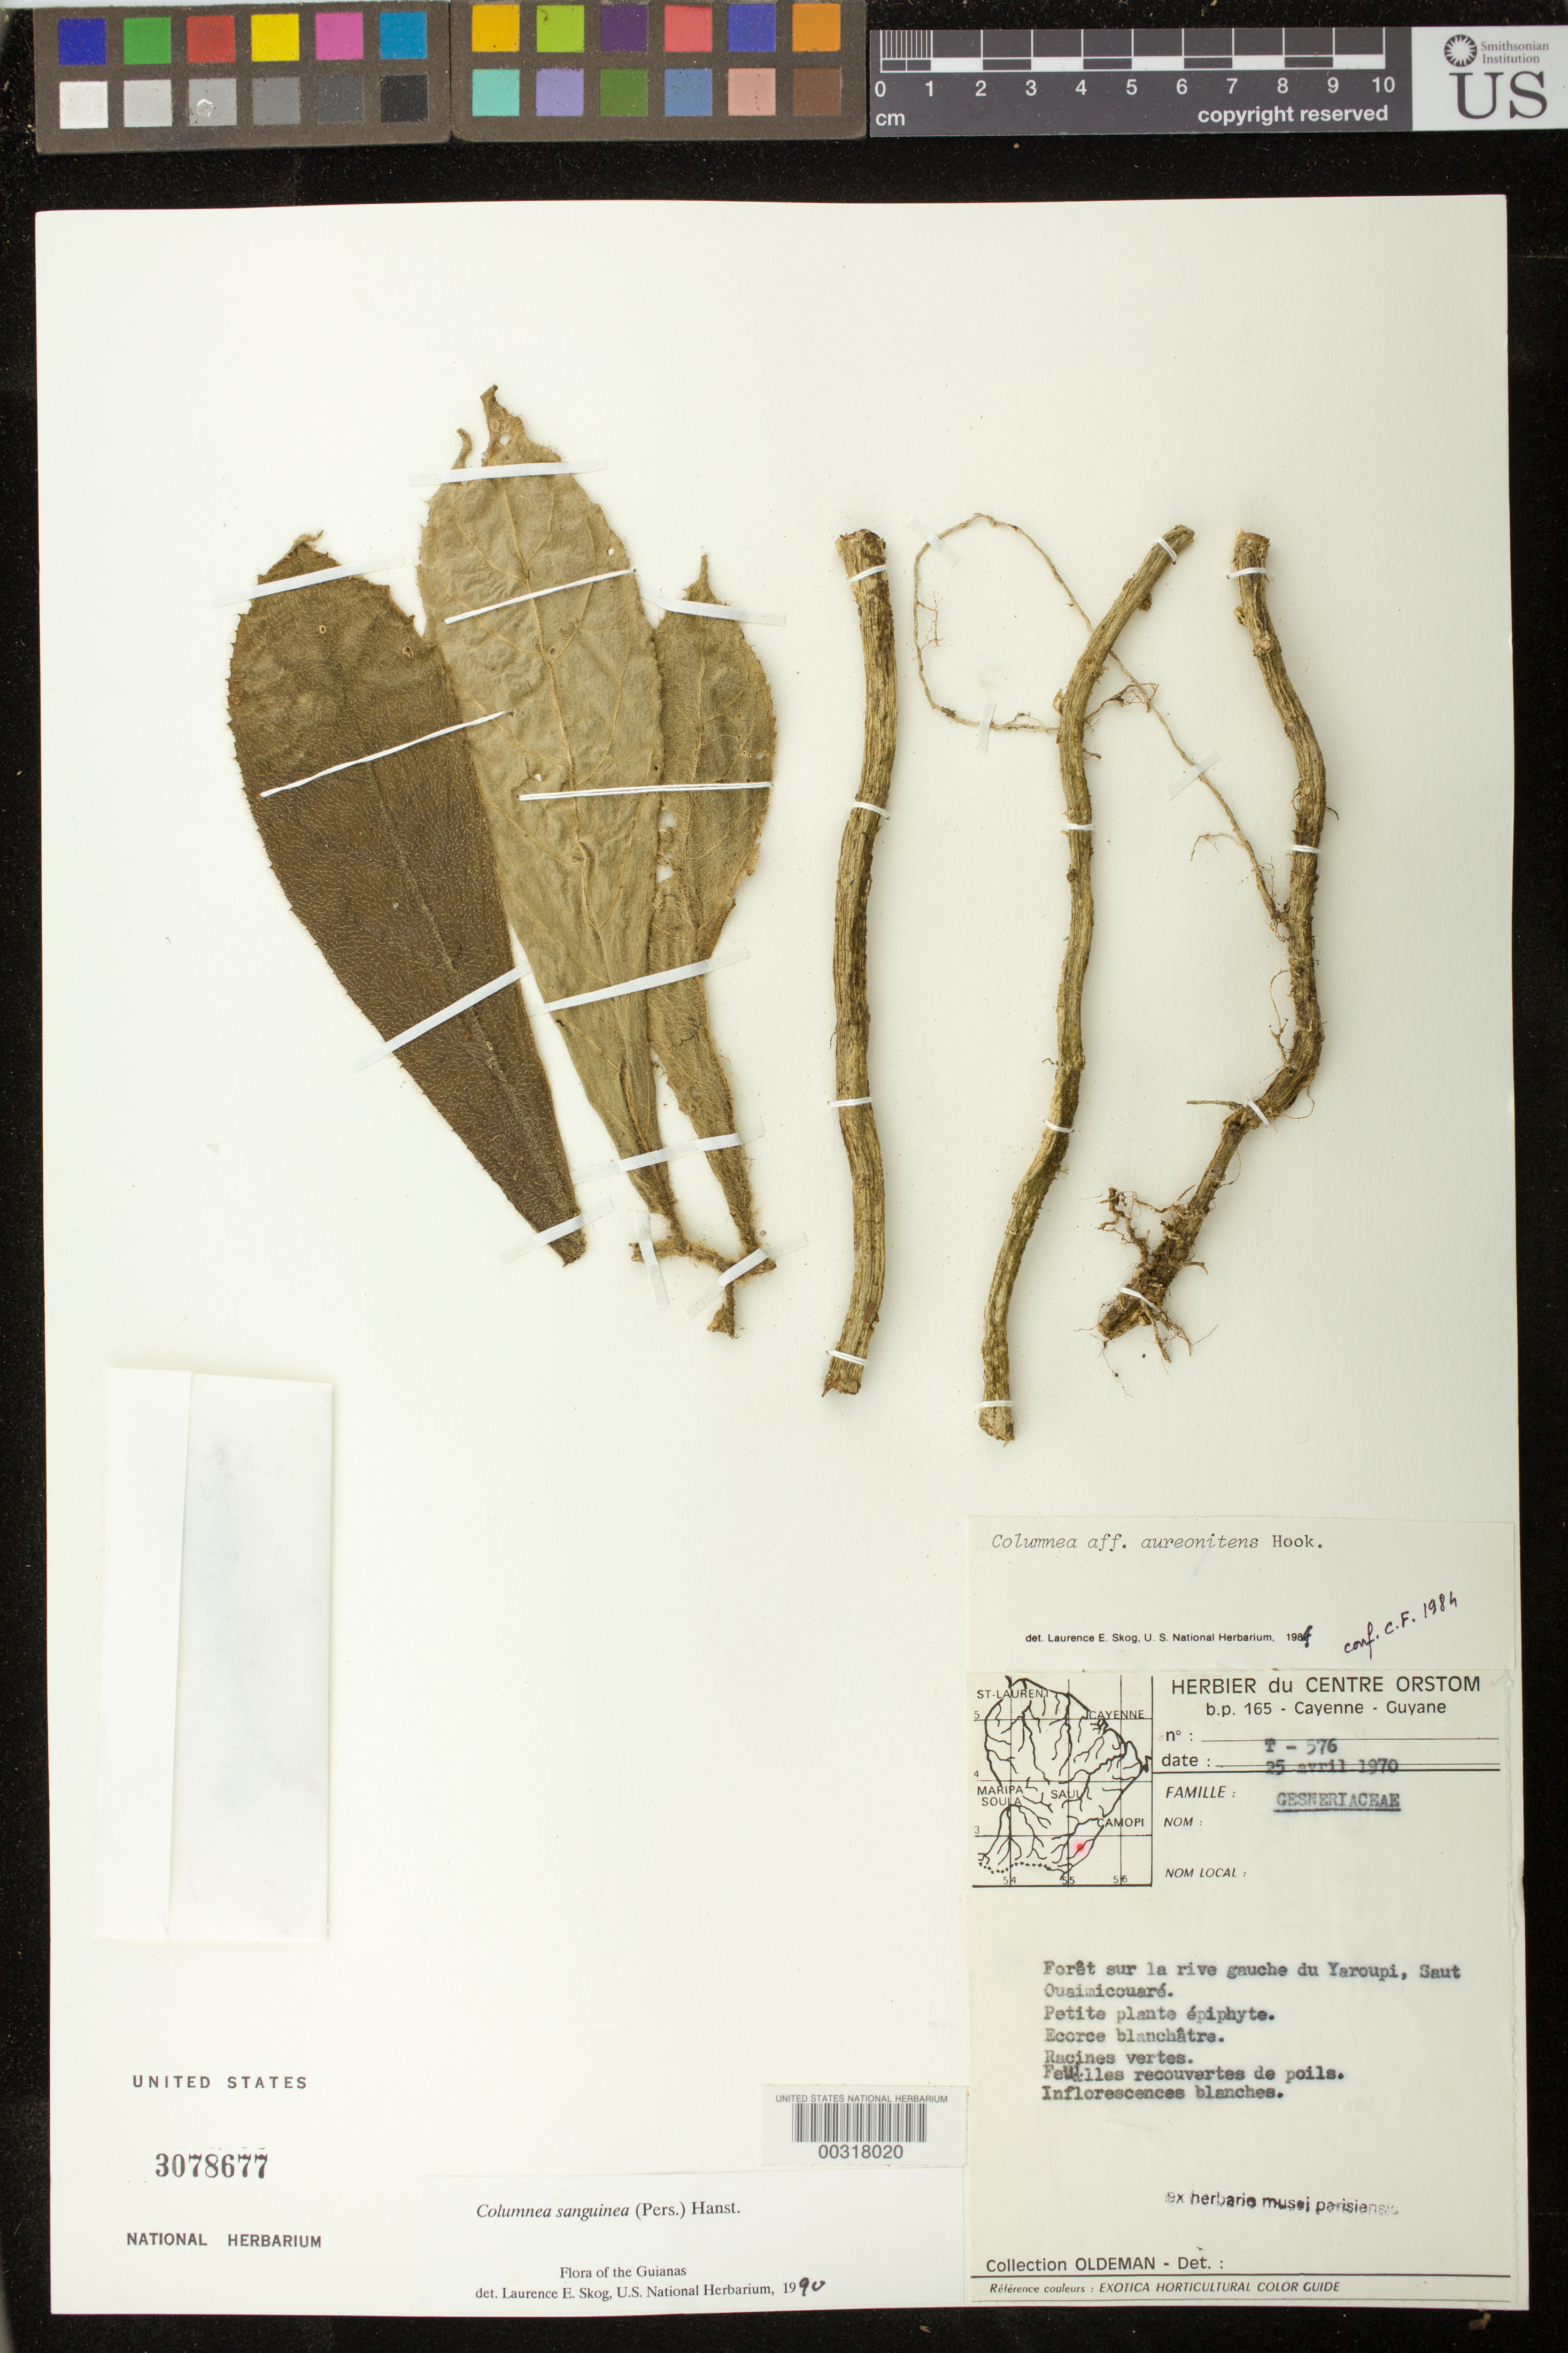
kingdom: Plantae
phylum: Tracheophyta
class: Magnoliopsida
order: Lamiales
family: Gesneriaceae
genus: Columnea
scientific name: Columnea sanguinea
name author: (Pers.) Hanst.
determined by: Skog, Laurence E.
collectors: R. Oldeman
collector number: T- 576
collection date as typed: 25 Apr 1970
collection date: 1970-04-25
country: French Guiana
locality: Rive gauche du Yaroupi, Saut Ouaimicouaré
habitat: Forêt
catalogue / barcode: US 3078677